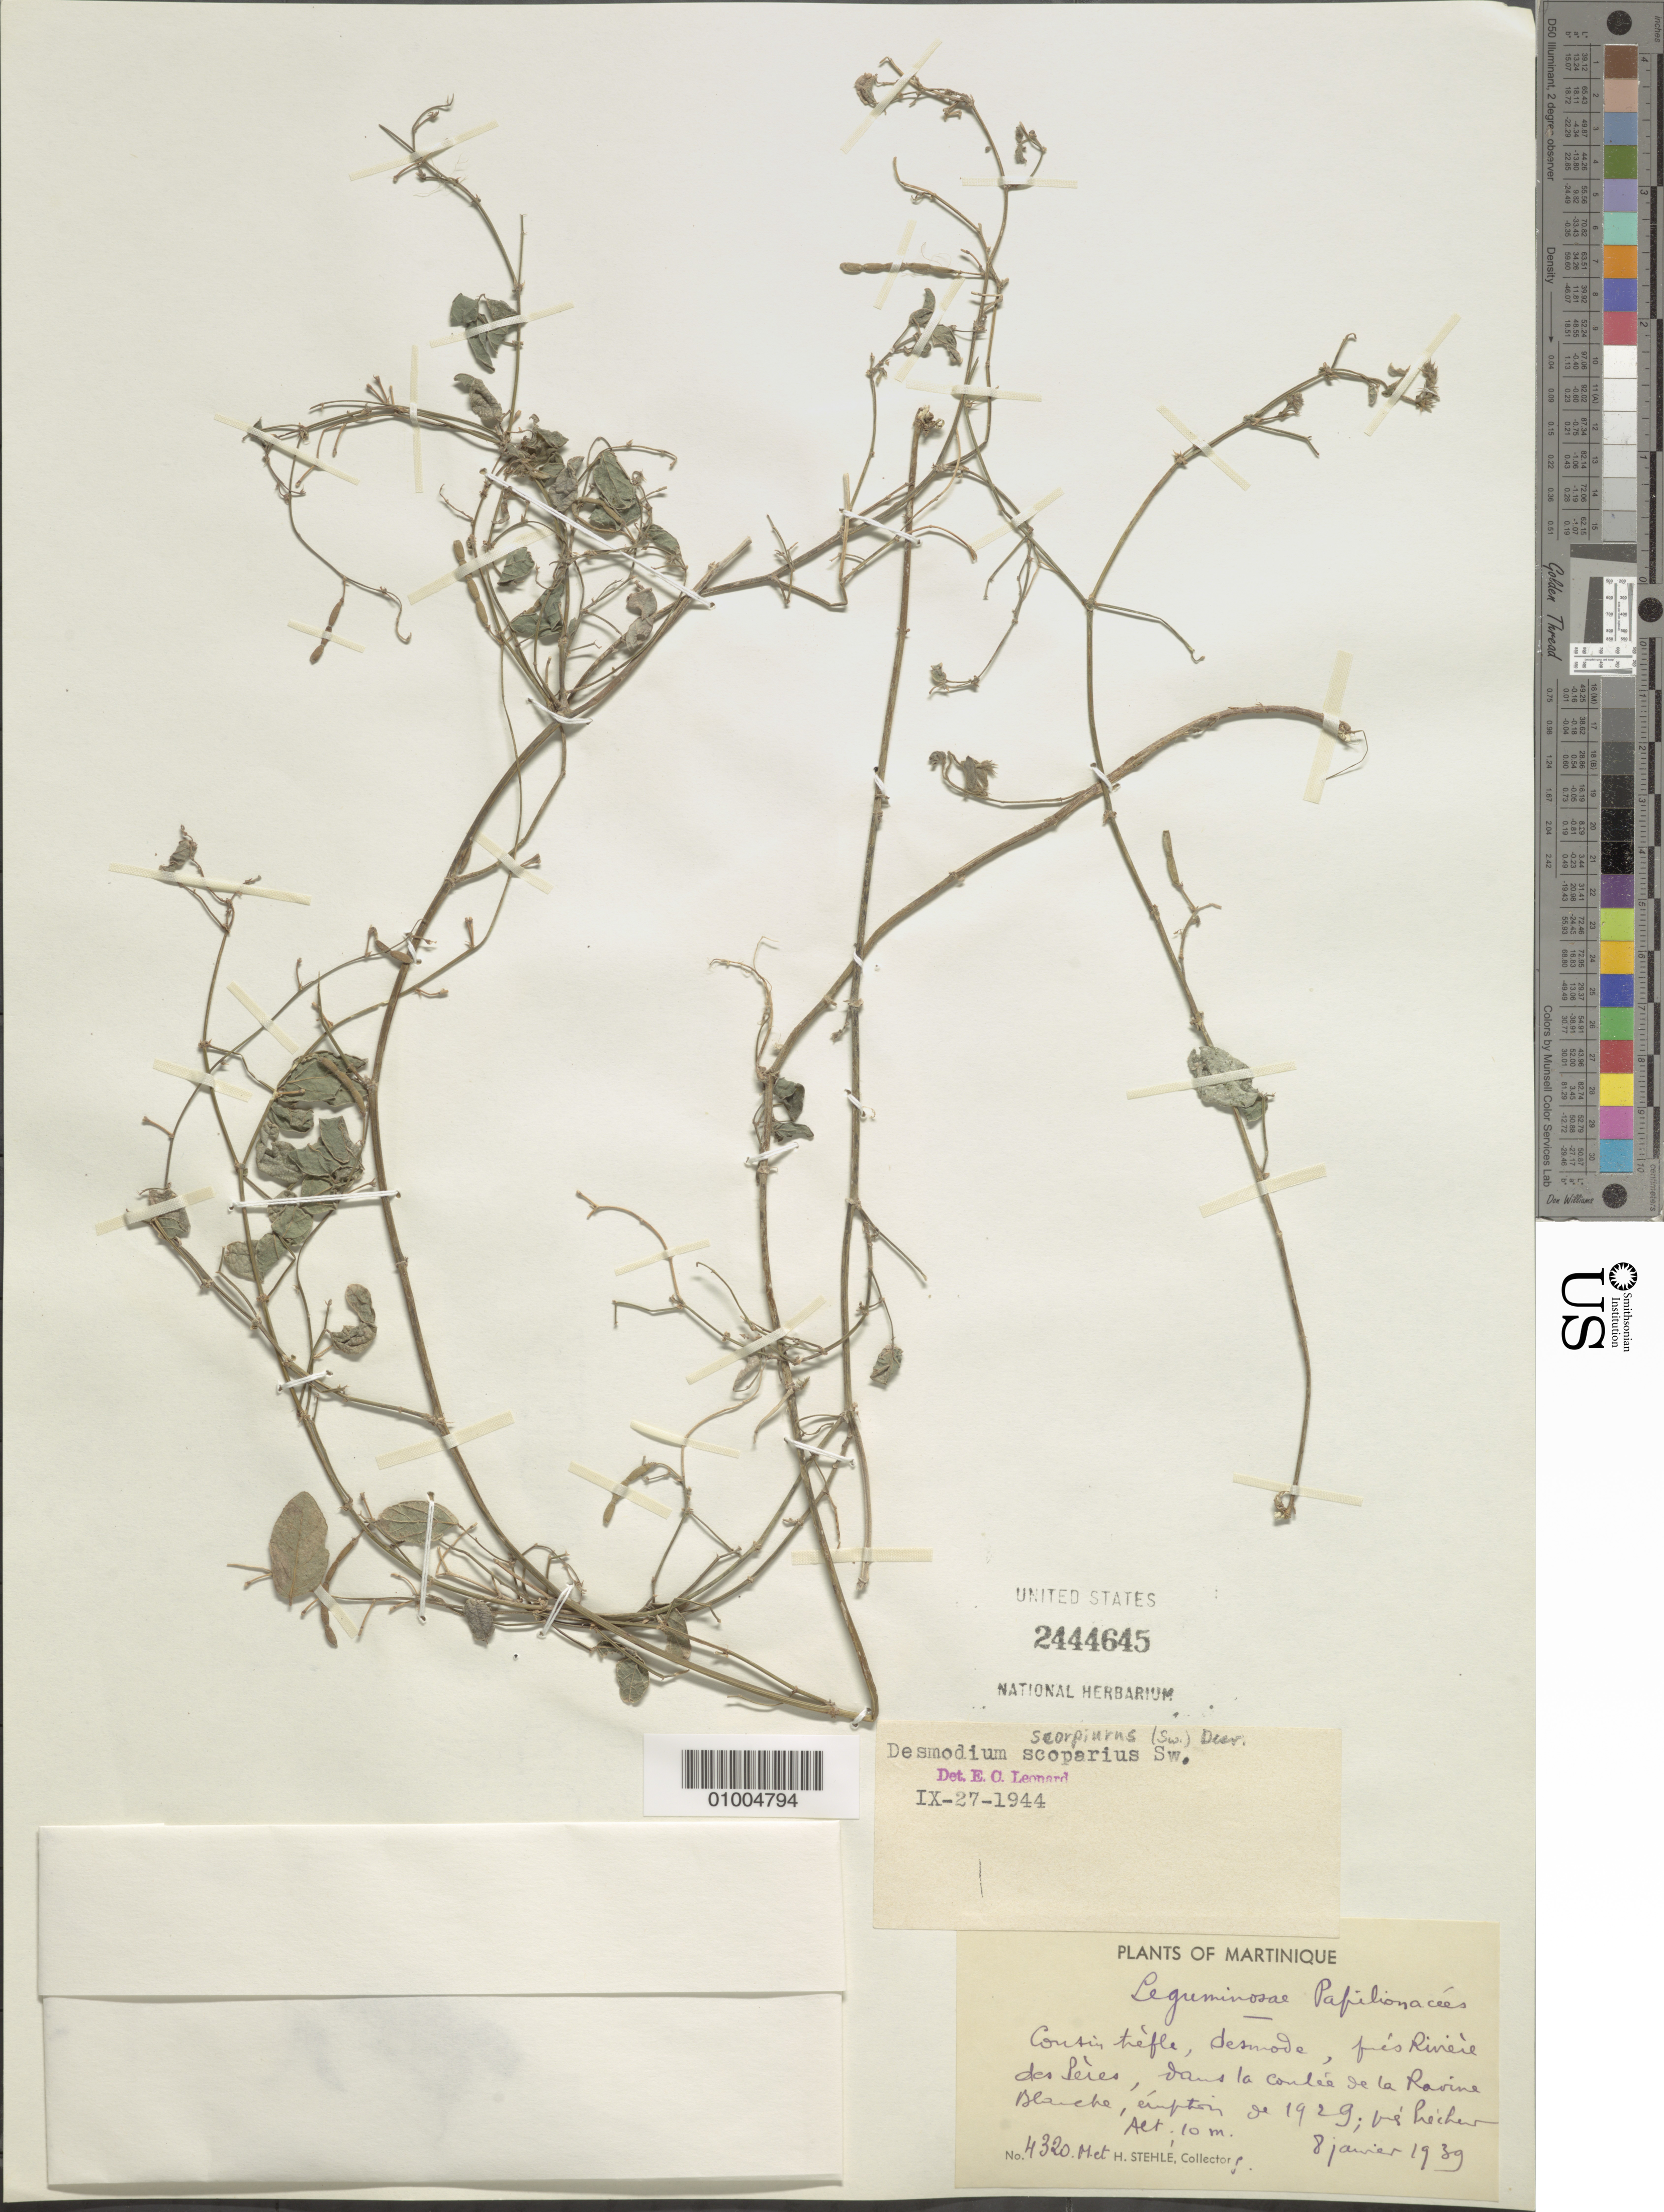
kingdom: Plantae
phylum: Tracheophyta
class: Magnoliopsida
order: Fabales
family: Fabaceae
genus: Desmodium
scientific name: Desmodium scorpiurus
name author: (Sw.) Desv. ex DC.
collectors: H. Stehlé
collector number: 4320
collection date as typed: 19 Jul 1939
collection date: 1939-07-19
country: Martinique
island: Martinique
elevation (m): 10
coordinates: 0 N, 0 E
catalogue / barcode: US 2444645